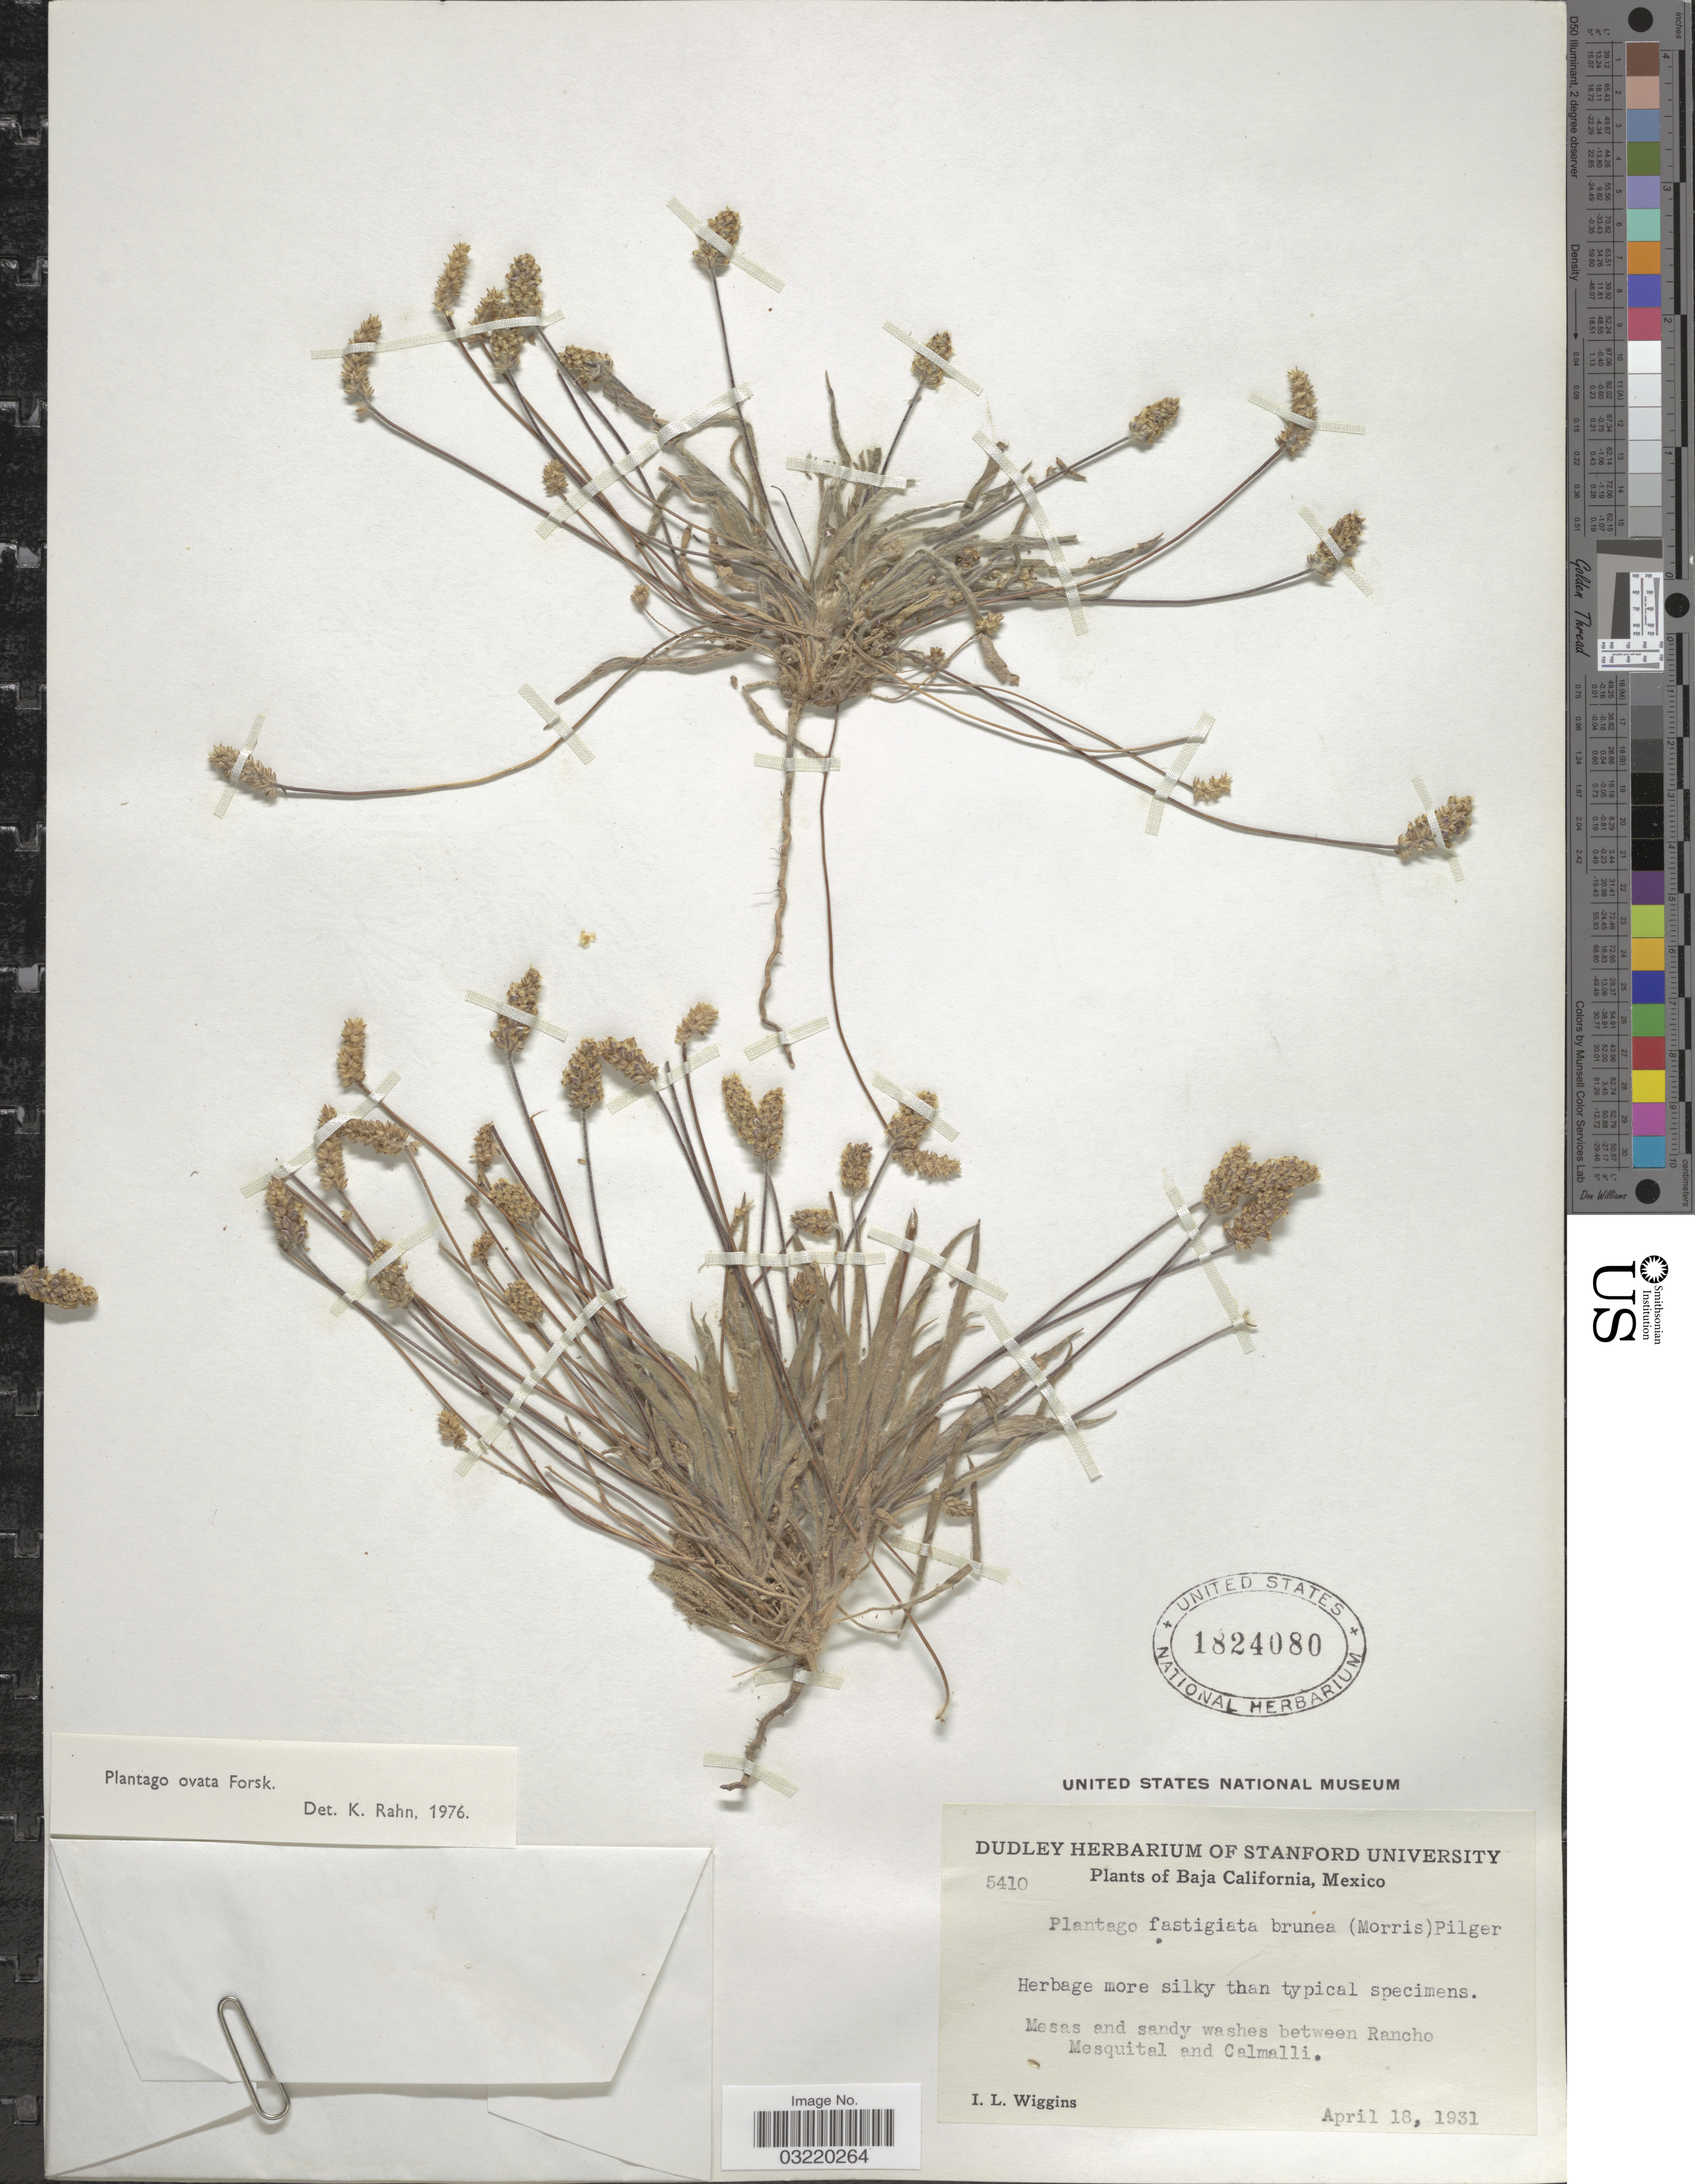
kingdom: Plantae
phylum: Tracheophyta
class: Magnoliopsida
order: Lamiales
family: Plantaginaceae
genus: Plantago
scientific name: Plantago ovata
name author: Forssk.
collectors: I. L. Wiggins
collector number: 5410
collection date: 1931-04-18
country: Mexico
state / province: Baja California Norte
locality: Between Ranch Mesquital and Calmalli.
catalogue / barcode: US 1824080